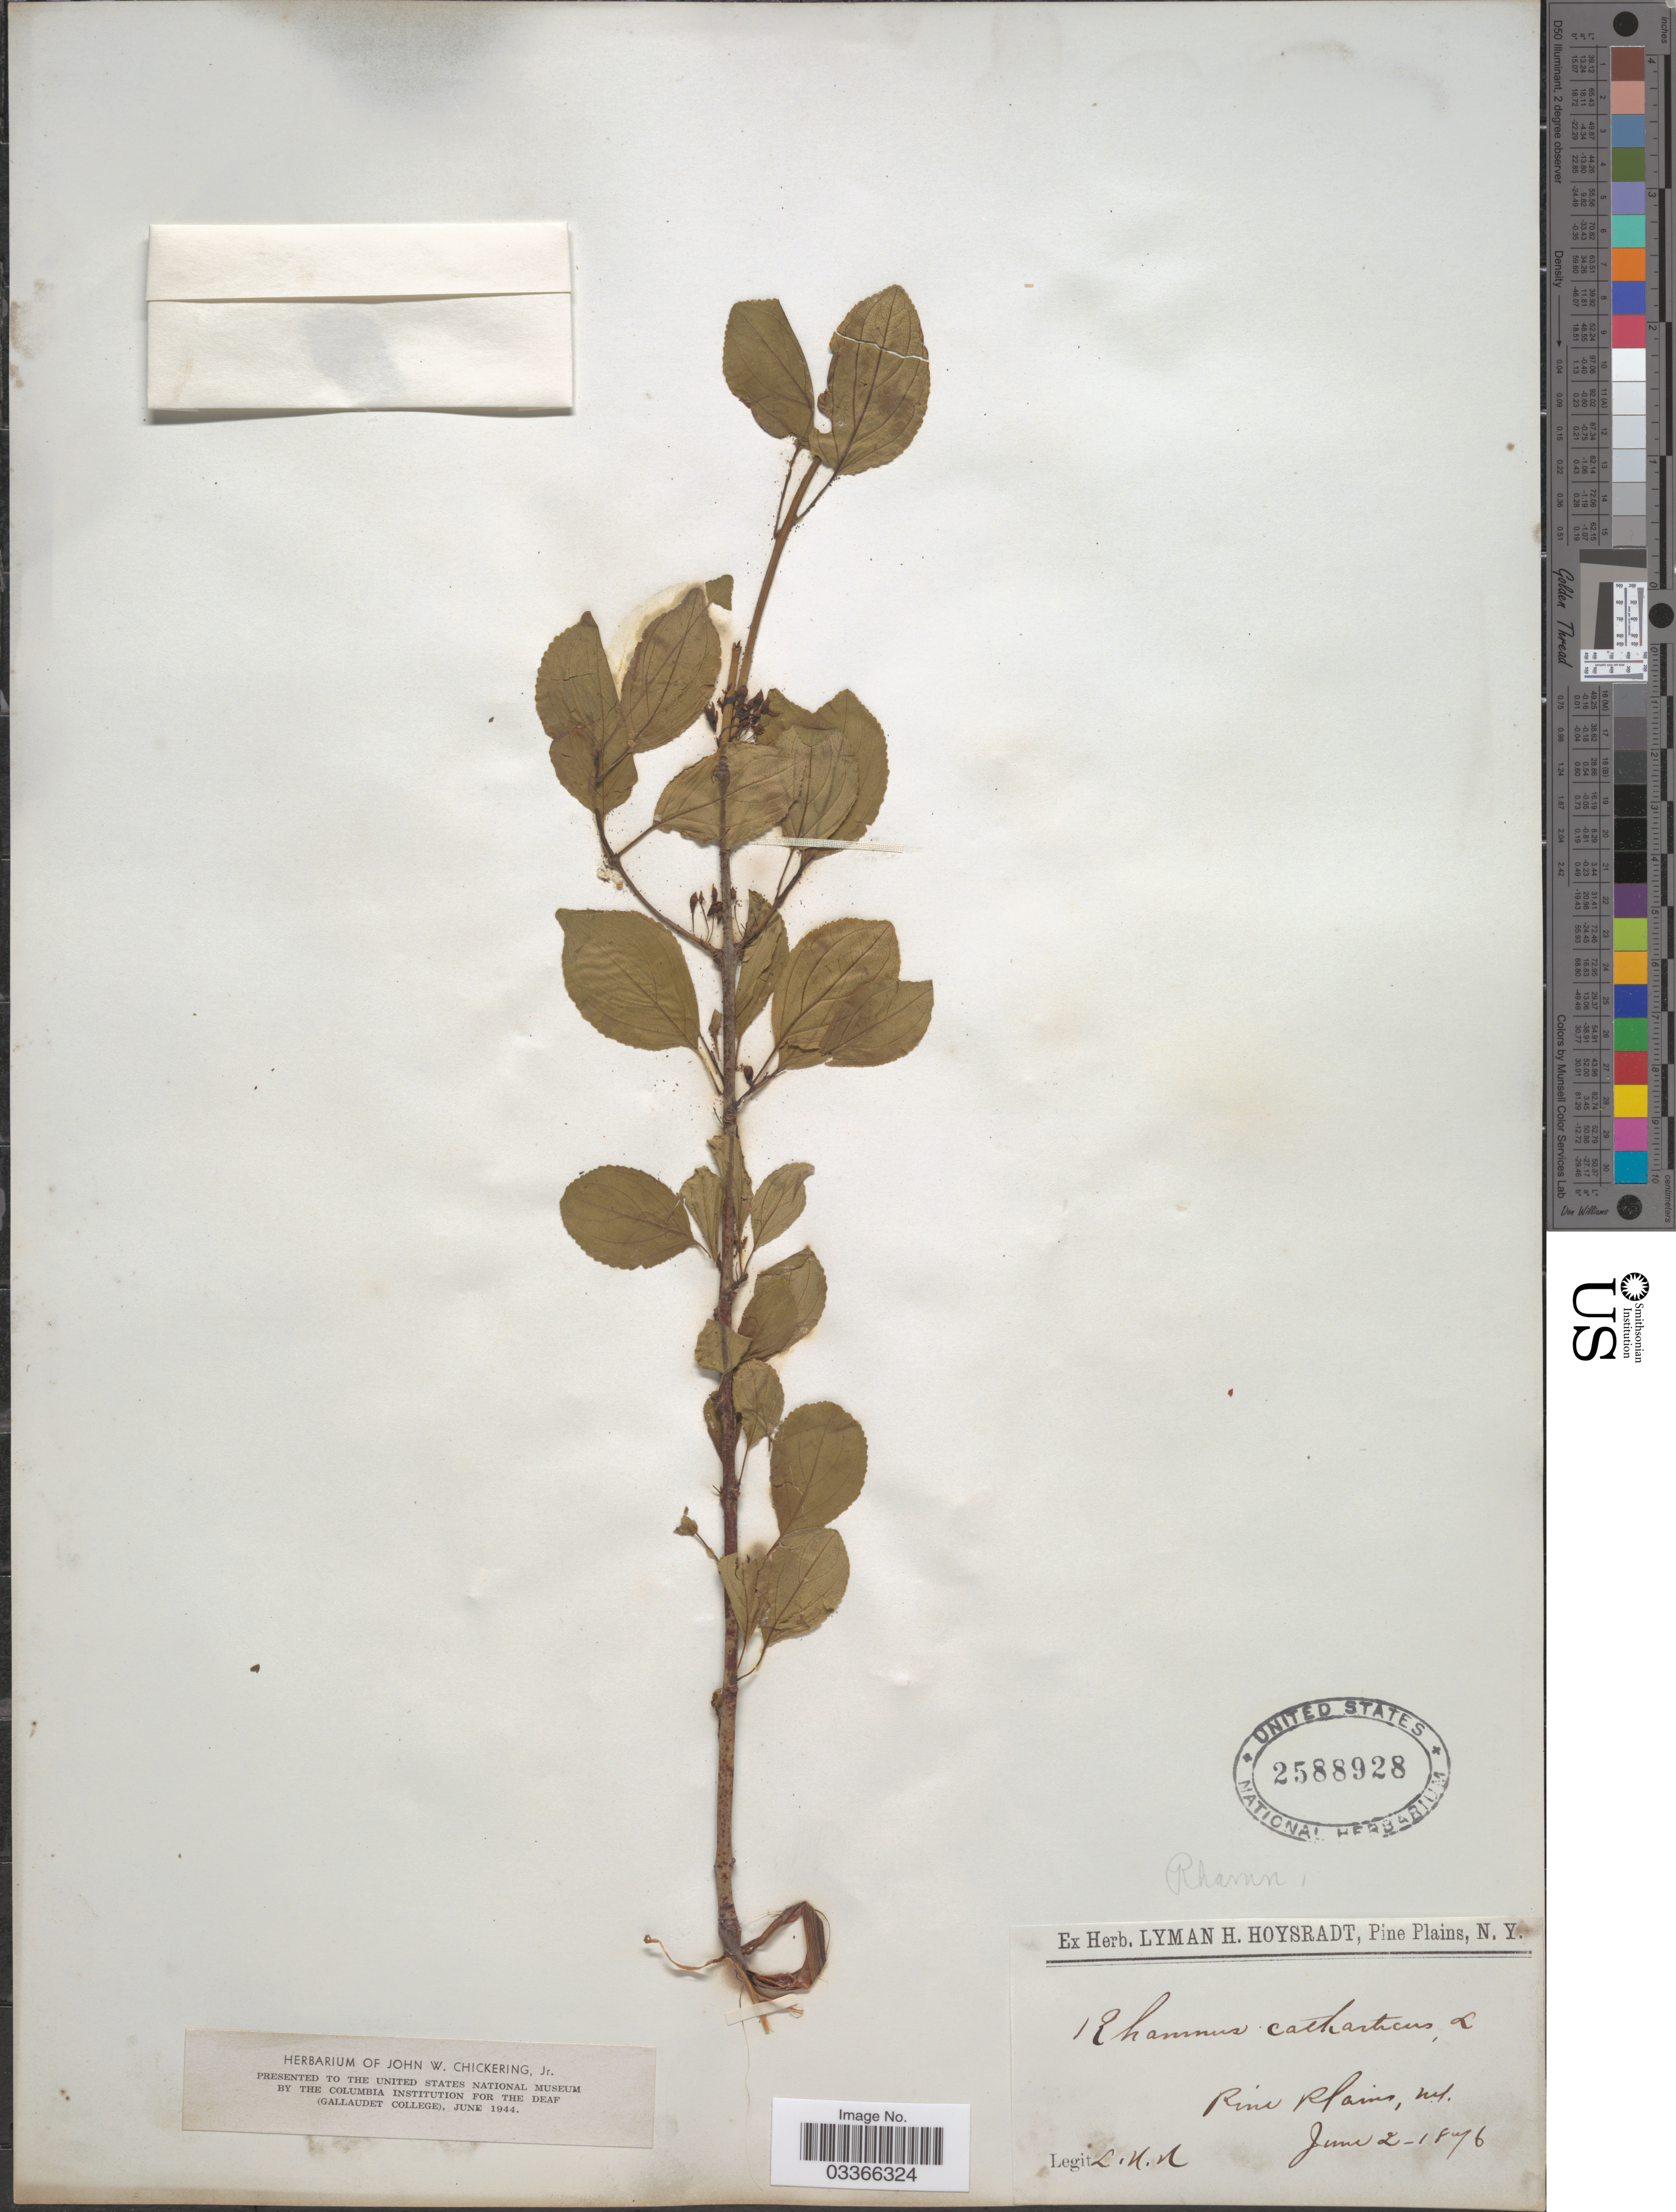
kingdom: Plantae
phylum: Tracheophyta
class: Magnoliopsida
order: Rosales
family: Rhamnaceae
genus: Rhamnus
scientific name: Rhamnus cathartica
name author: L.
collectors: L. Hoysradt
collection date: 1876-06-02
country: United States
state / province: New York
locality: Pine Plains.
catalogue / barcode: US 2588928